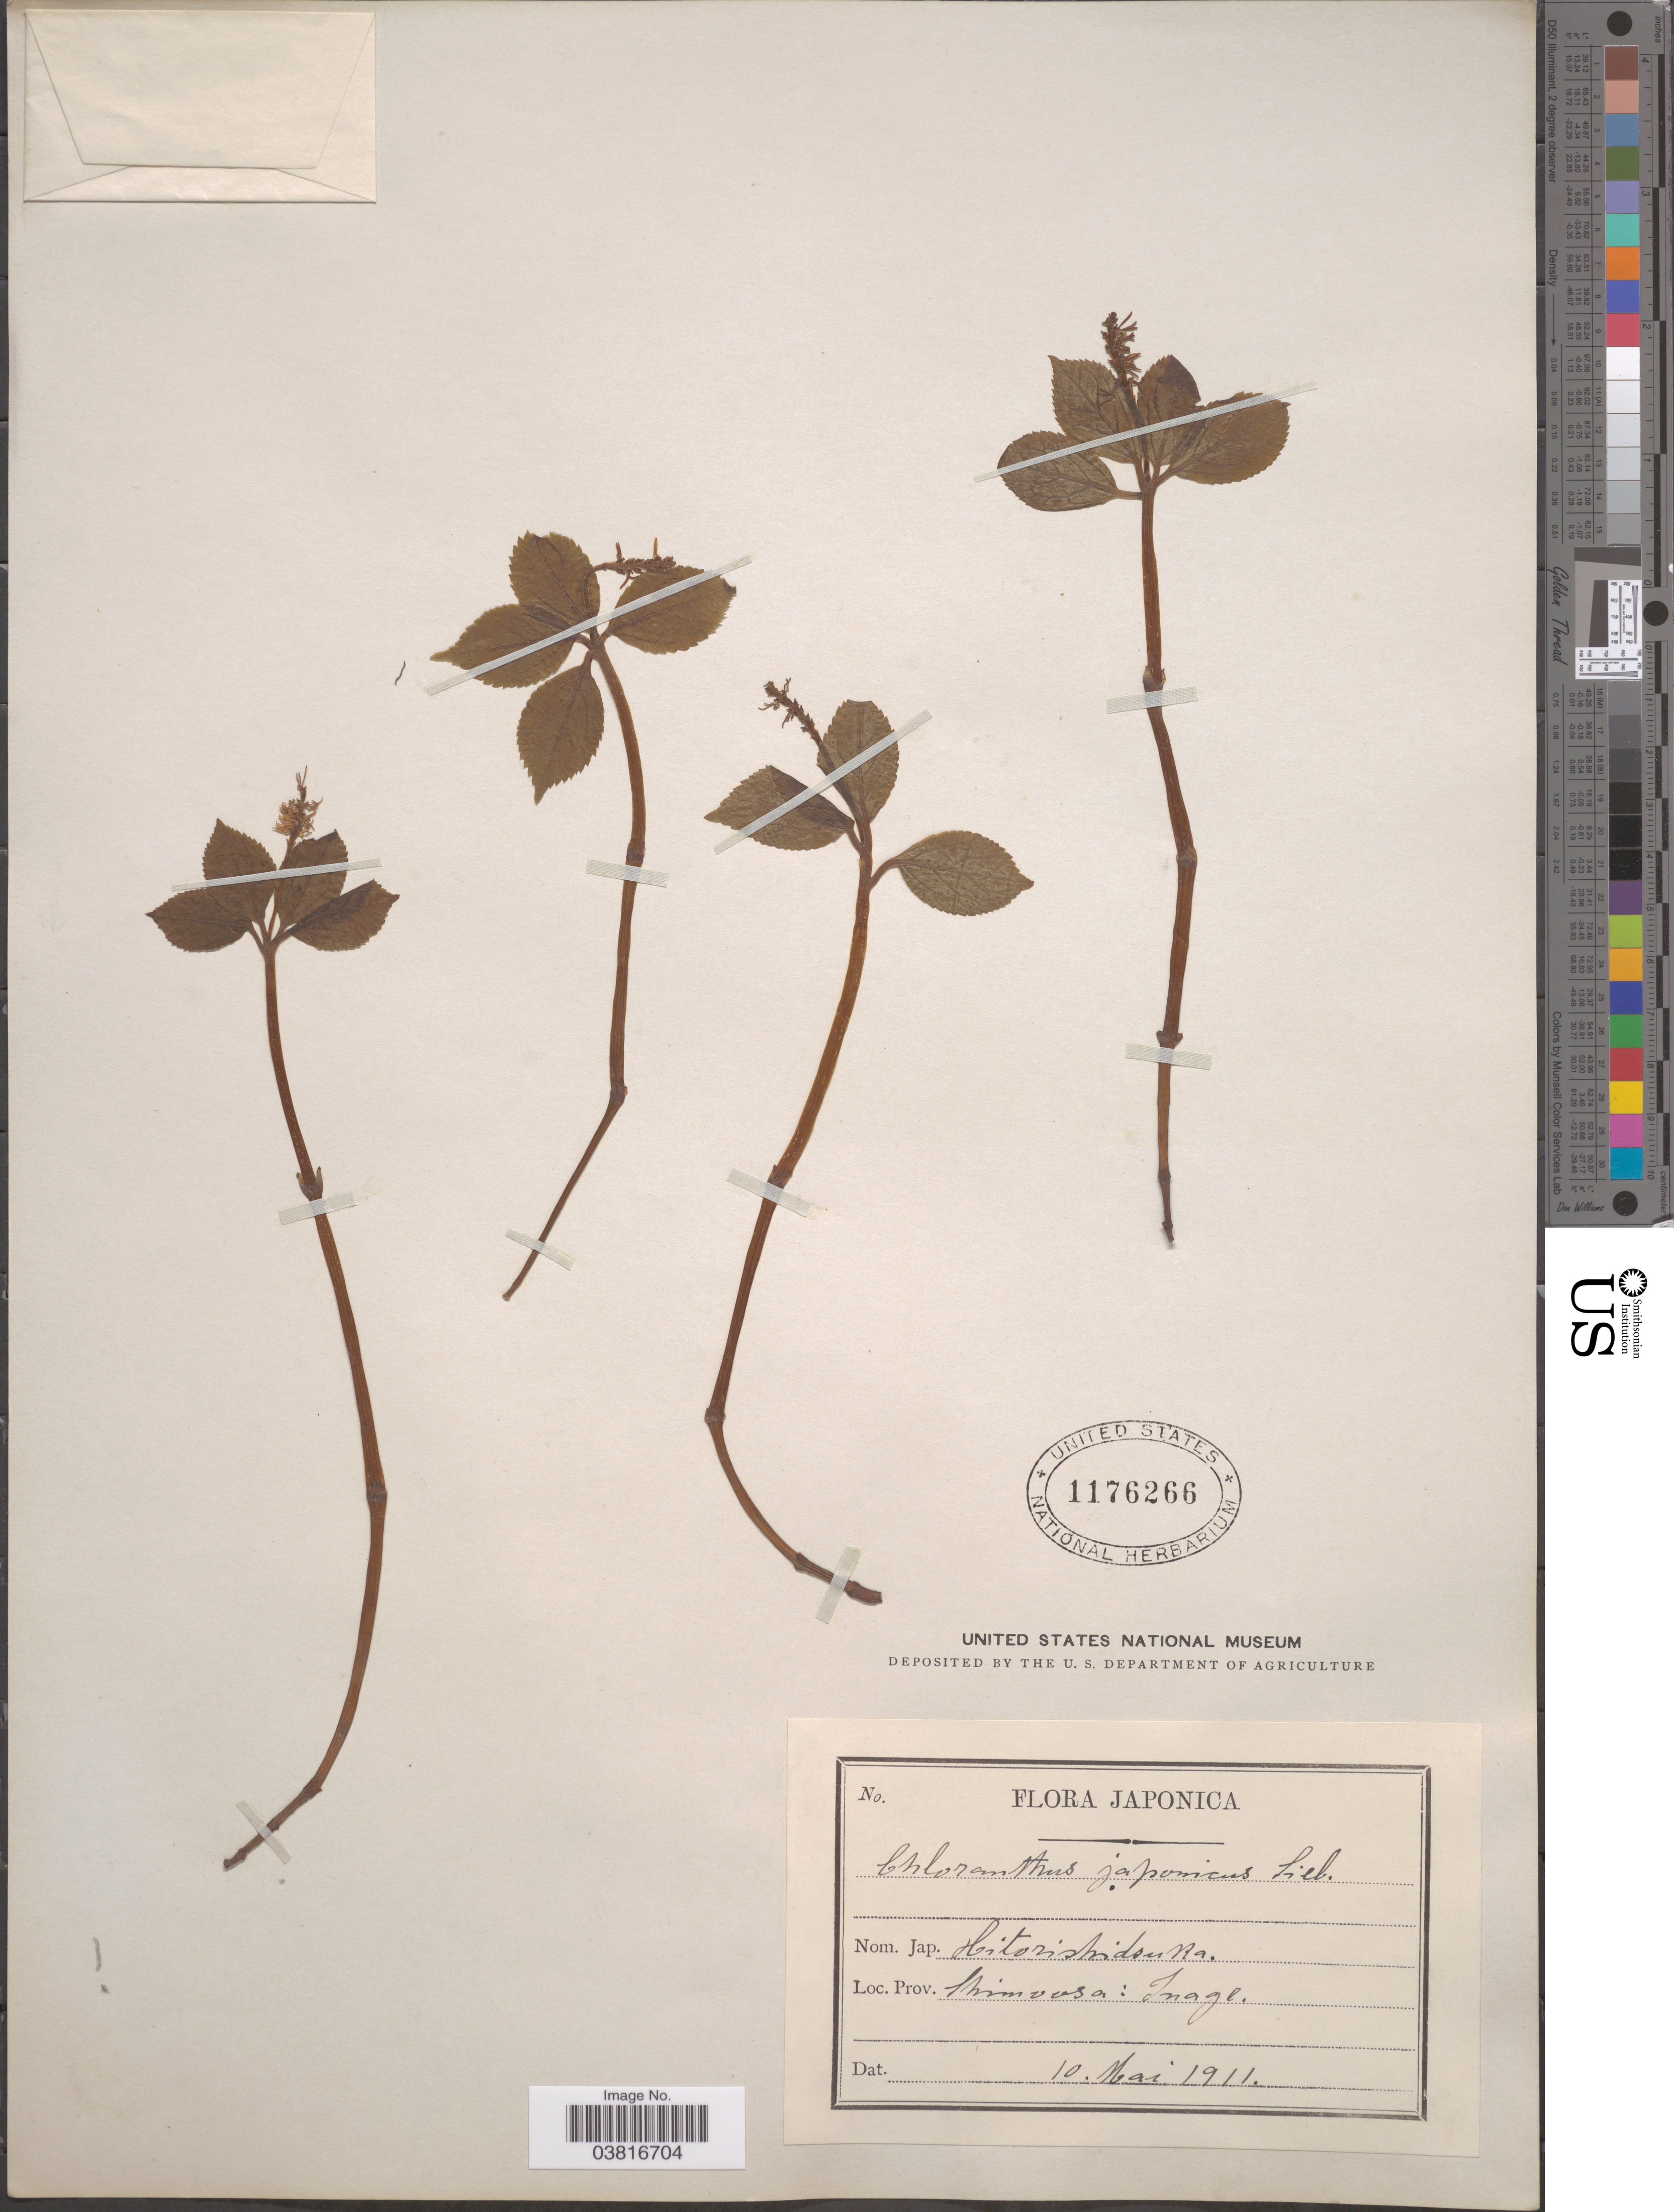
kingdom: Plantae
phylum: Tracheophyta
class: Magnoliopsida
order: Chloranthales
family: Chloranthaceae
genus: Chloranthus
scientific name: Chloranthus japonicus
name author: Siebold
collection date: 1911-05-10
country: Japan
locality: Prov. Shimoosa: Inage.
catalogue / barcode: US 1176266